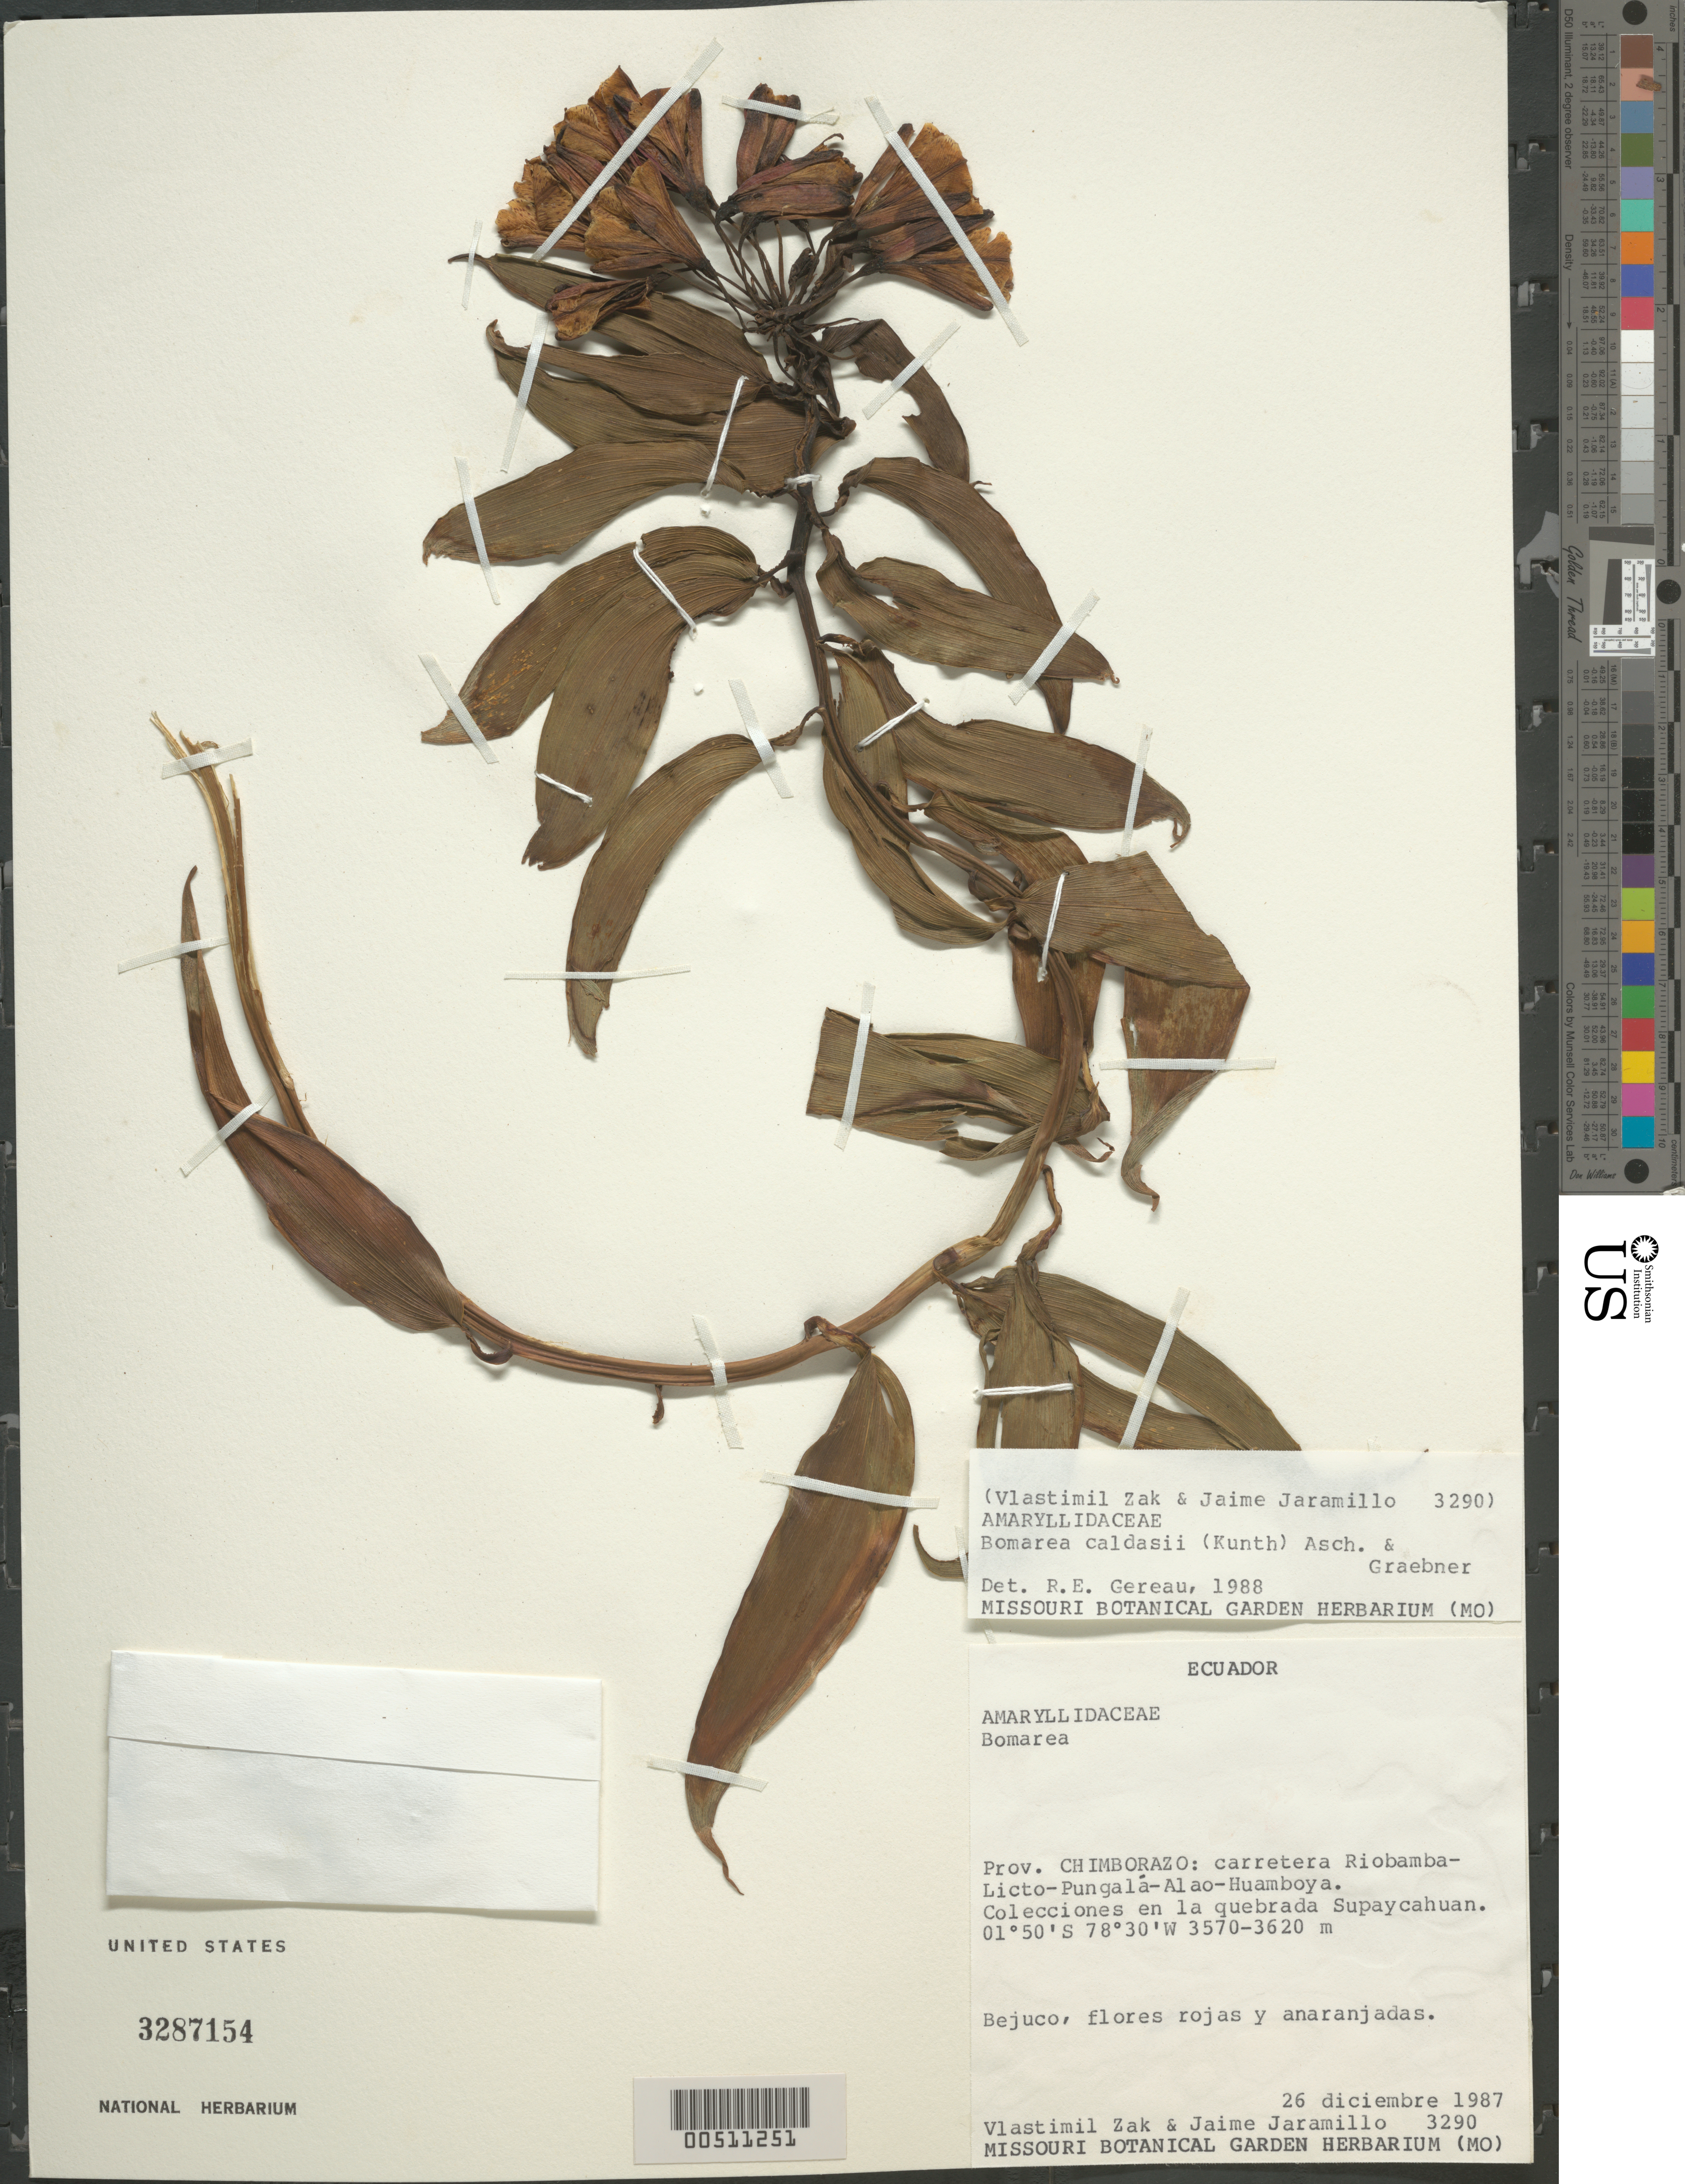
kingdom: Plantae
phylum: Tracheophyta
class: Liliopsida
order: Liliales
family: Alstroemeriaceae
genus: Bomarea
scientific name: Bomarea caldasii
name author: (Kunth) Asch. & Graebener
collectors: V. Zak & J. L. Jaramillo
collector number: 3290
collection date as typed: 26 Dec 1987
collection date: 1987-12-26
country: Ecuador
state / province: Chimborazo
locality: Riobamba-Licto-Pungala-Alao-Huamboya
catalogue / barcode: US 3287154